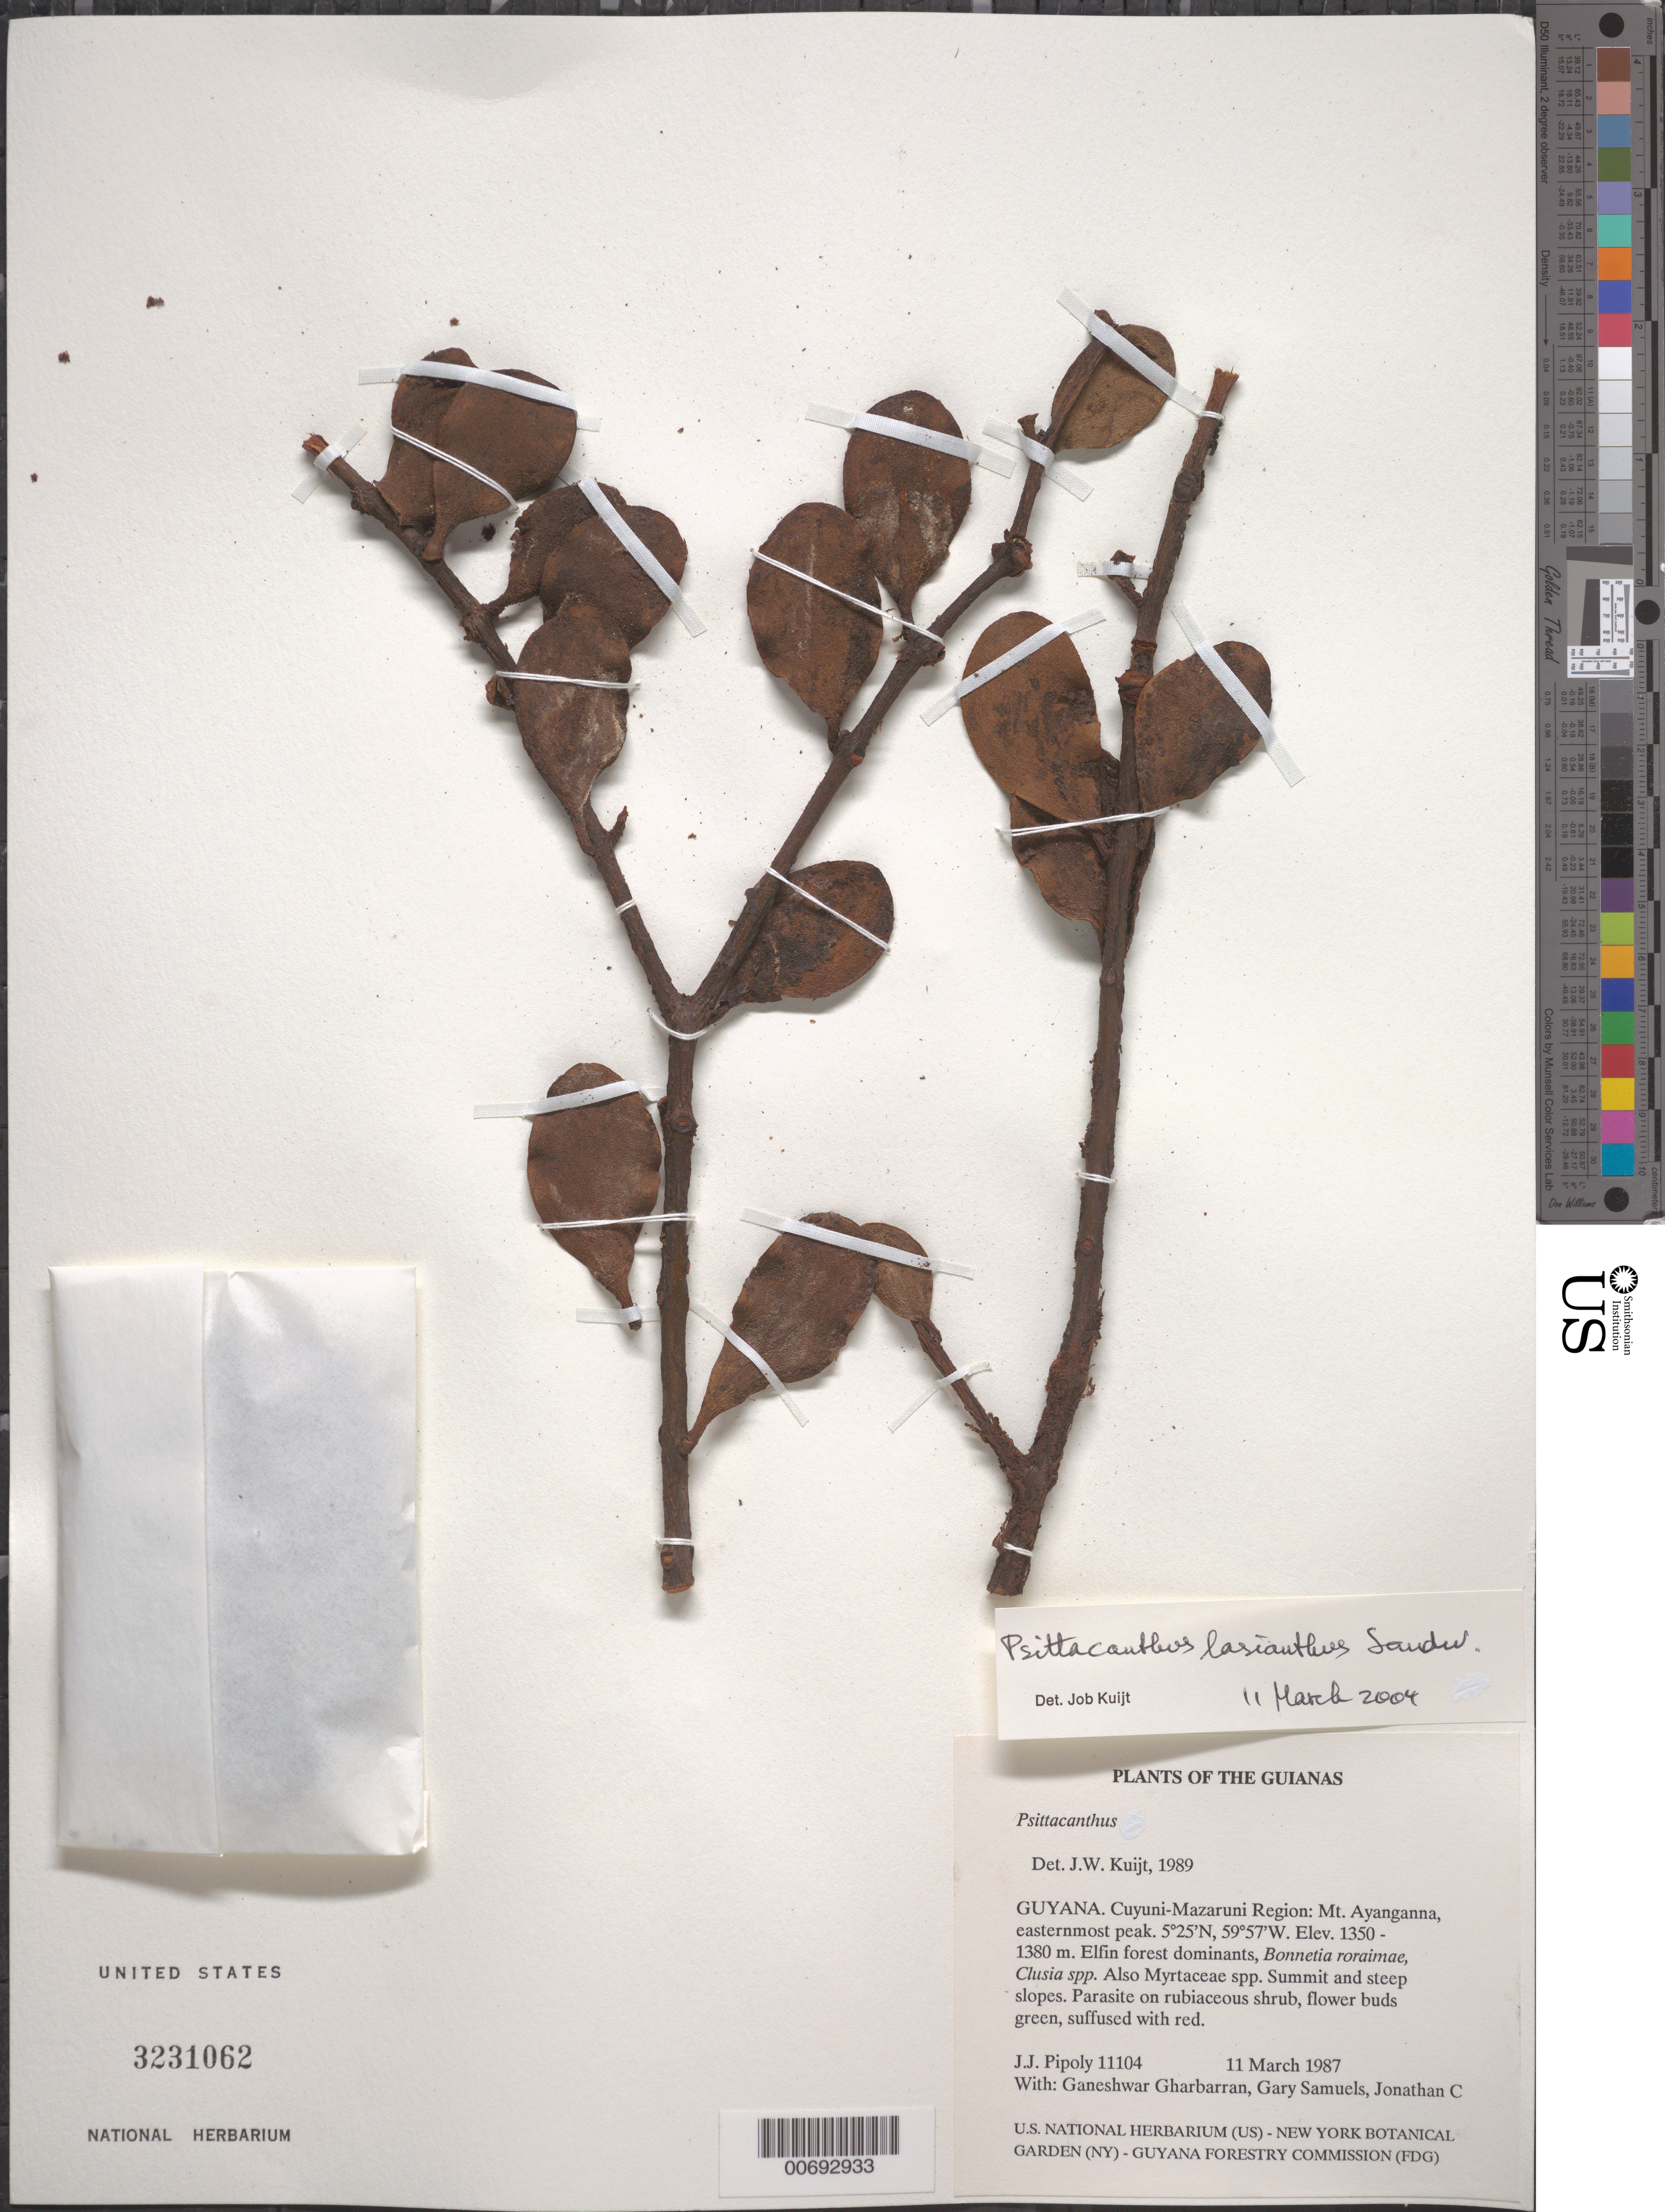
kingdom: Plantae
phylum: Tracheophyta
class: Magnoliopsida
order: Santalales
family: Loranthaceae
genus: Psittacanthus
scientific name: Psittacanthus leptanthus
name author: A.C. Sm.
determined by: Kuijt, Job, (CANADA)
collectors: J. J. Pipoly, G. Gharbarran, G. Samuels & J. Chin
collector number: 11104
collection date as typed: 11 March 1987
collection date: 1987-03-11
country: Guyana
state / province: Cuyuni-Mazaruni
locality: Mt. Ayanganna, easternmost peak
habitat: Summit and steep slopes. Elfin forest dominated by Bonnetia roraimae, Clusia spp., various Myrtaceae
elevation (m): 1350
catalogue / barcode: US 3231062